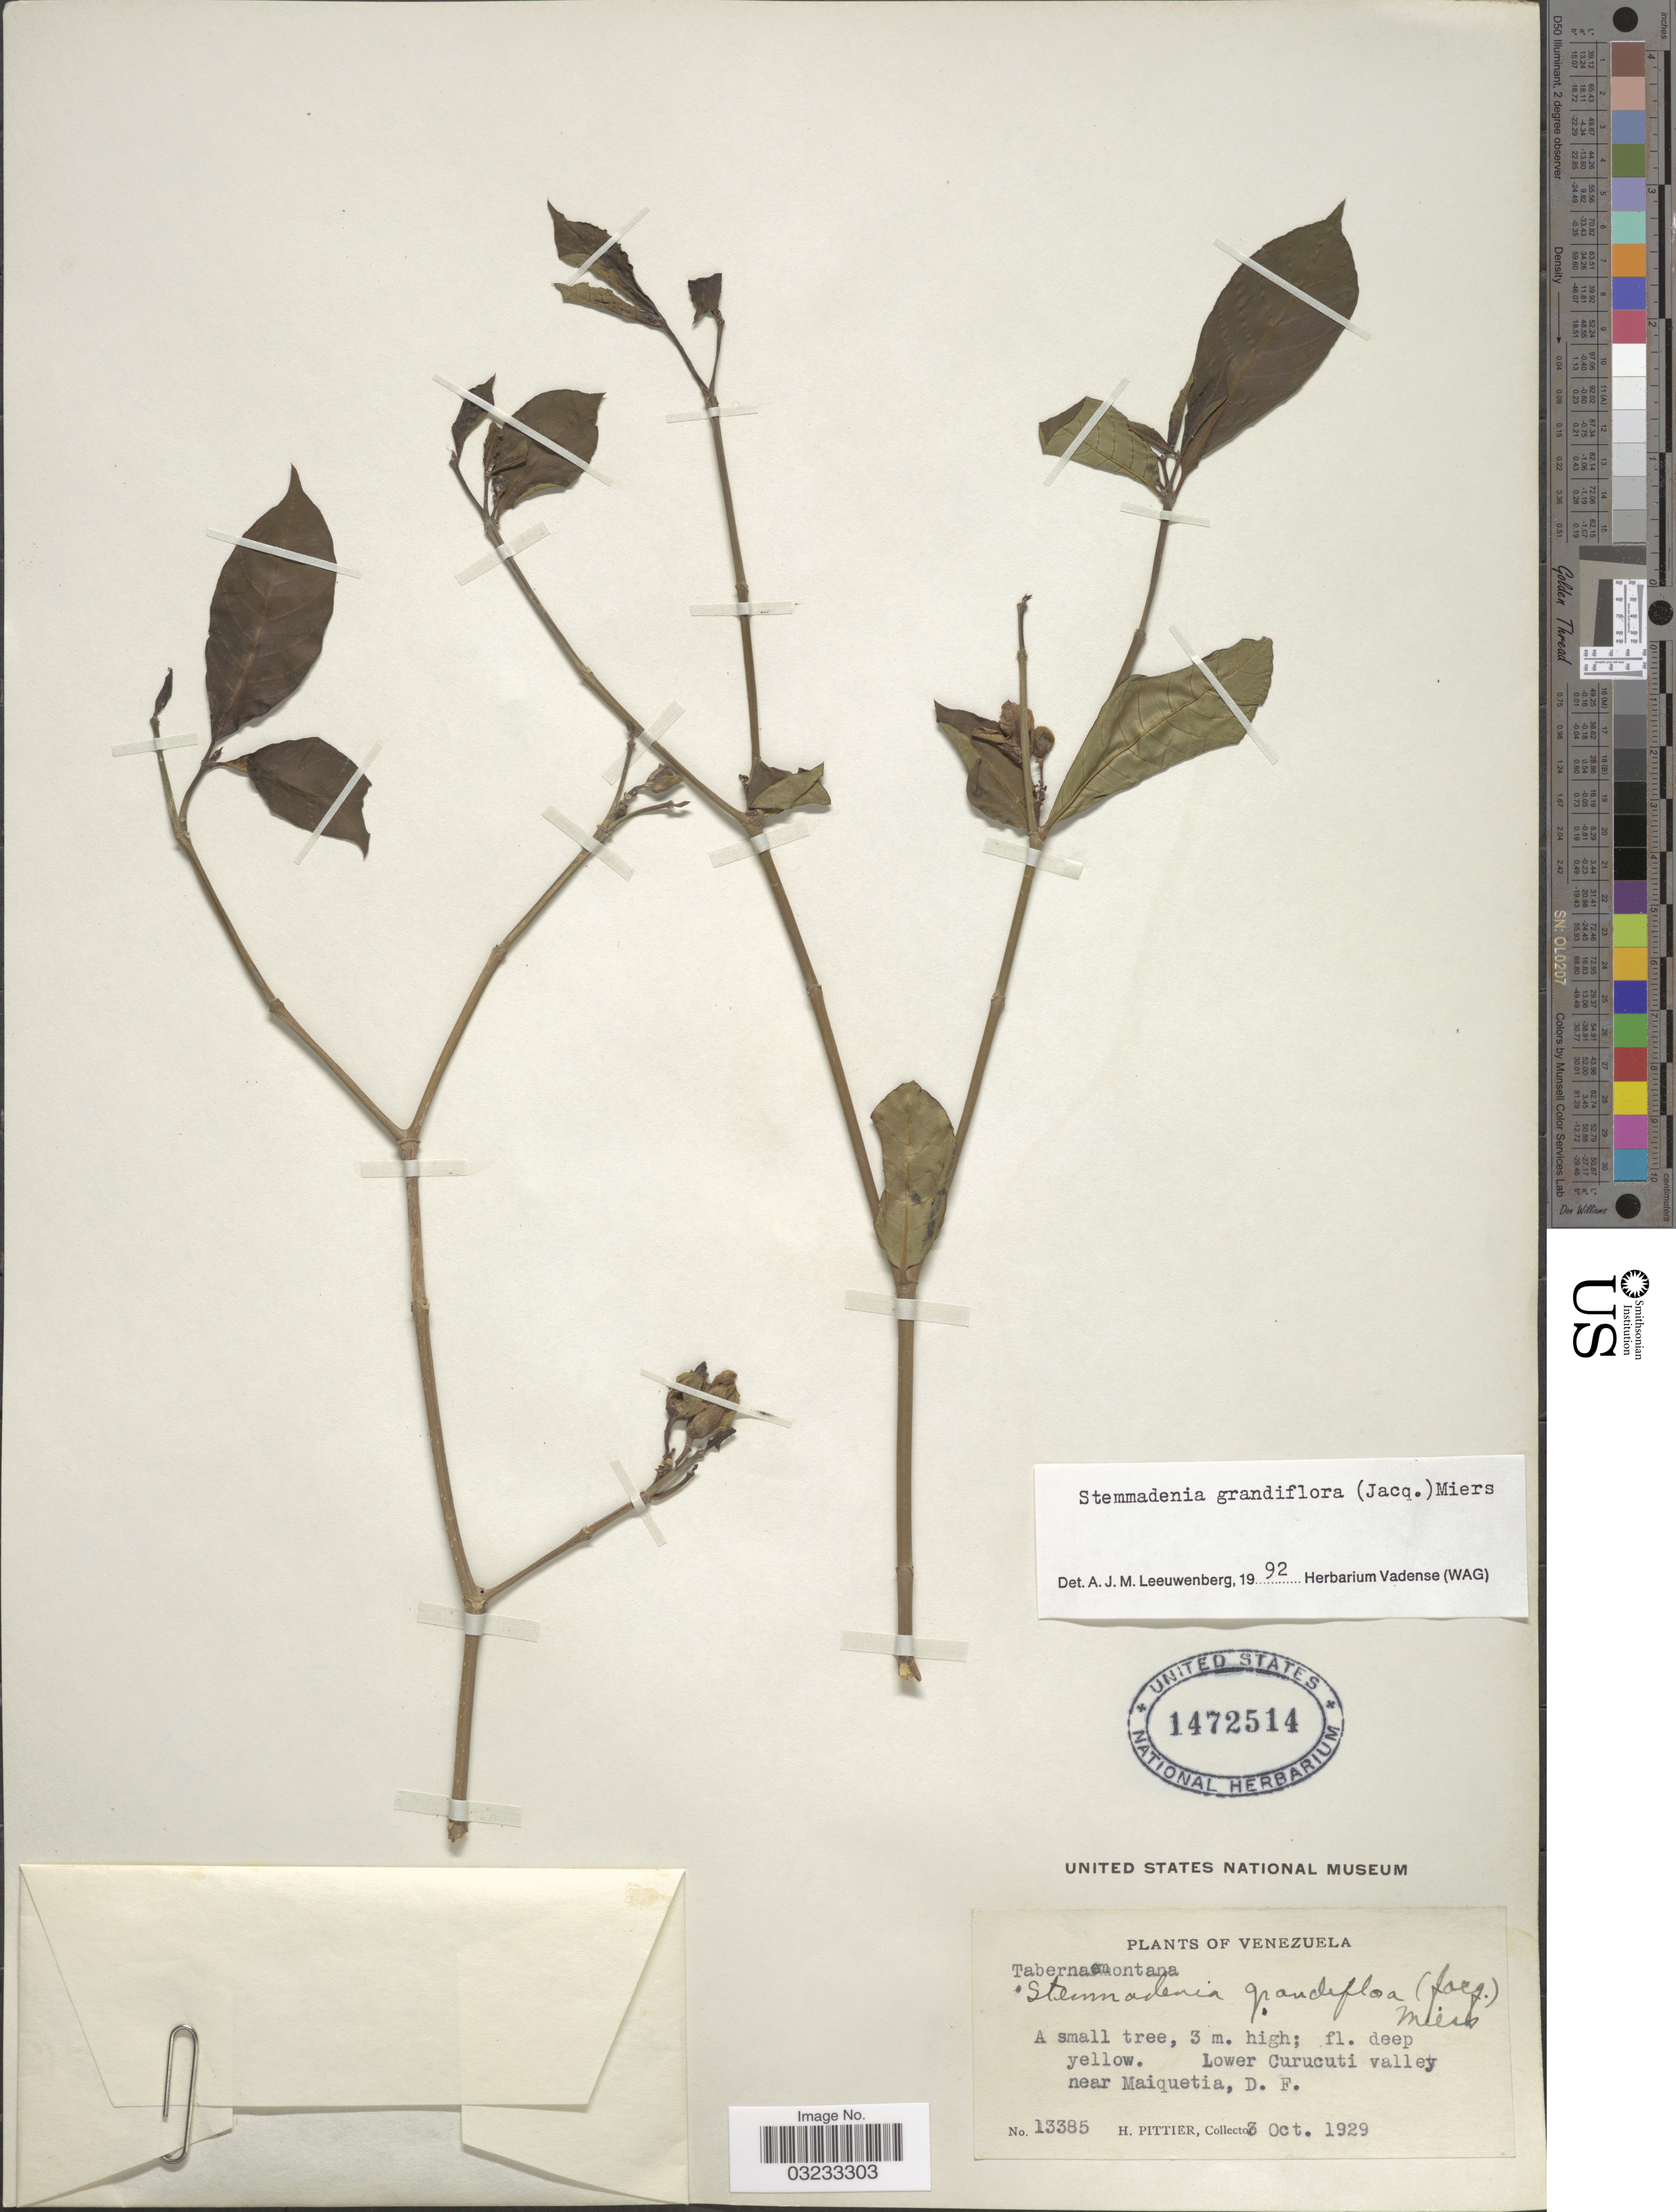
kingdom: Plantae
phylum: Tracheophyta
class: Magnoliopsida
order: Gentianales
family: Apocynaceae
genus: Stemmadenia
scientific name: Stemmadenia grandiflora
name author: (Jacq.) Miers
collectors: H. F. Pittier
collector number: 13385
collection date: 1929-10-03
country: Venezuela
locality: Lower Curucuti valley near Maiquetia, D.F.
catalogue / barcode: US 1472514